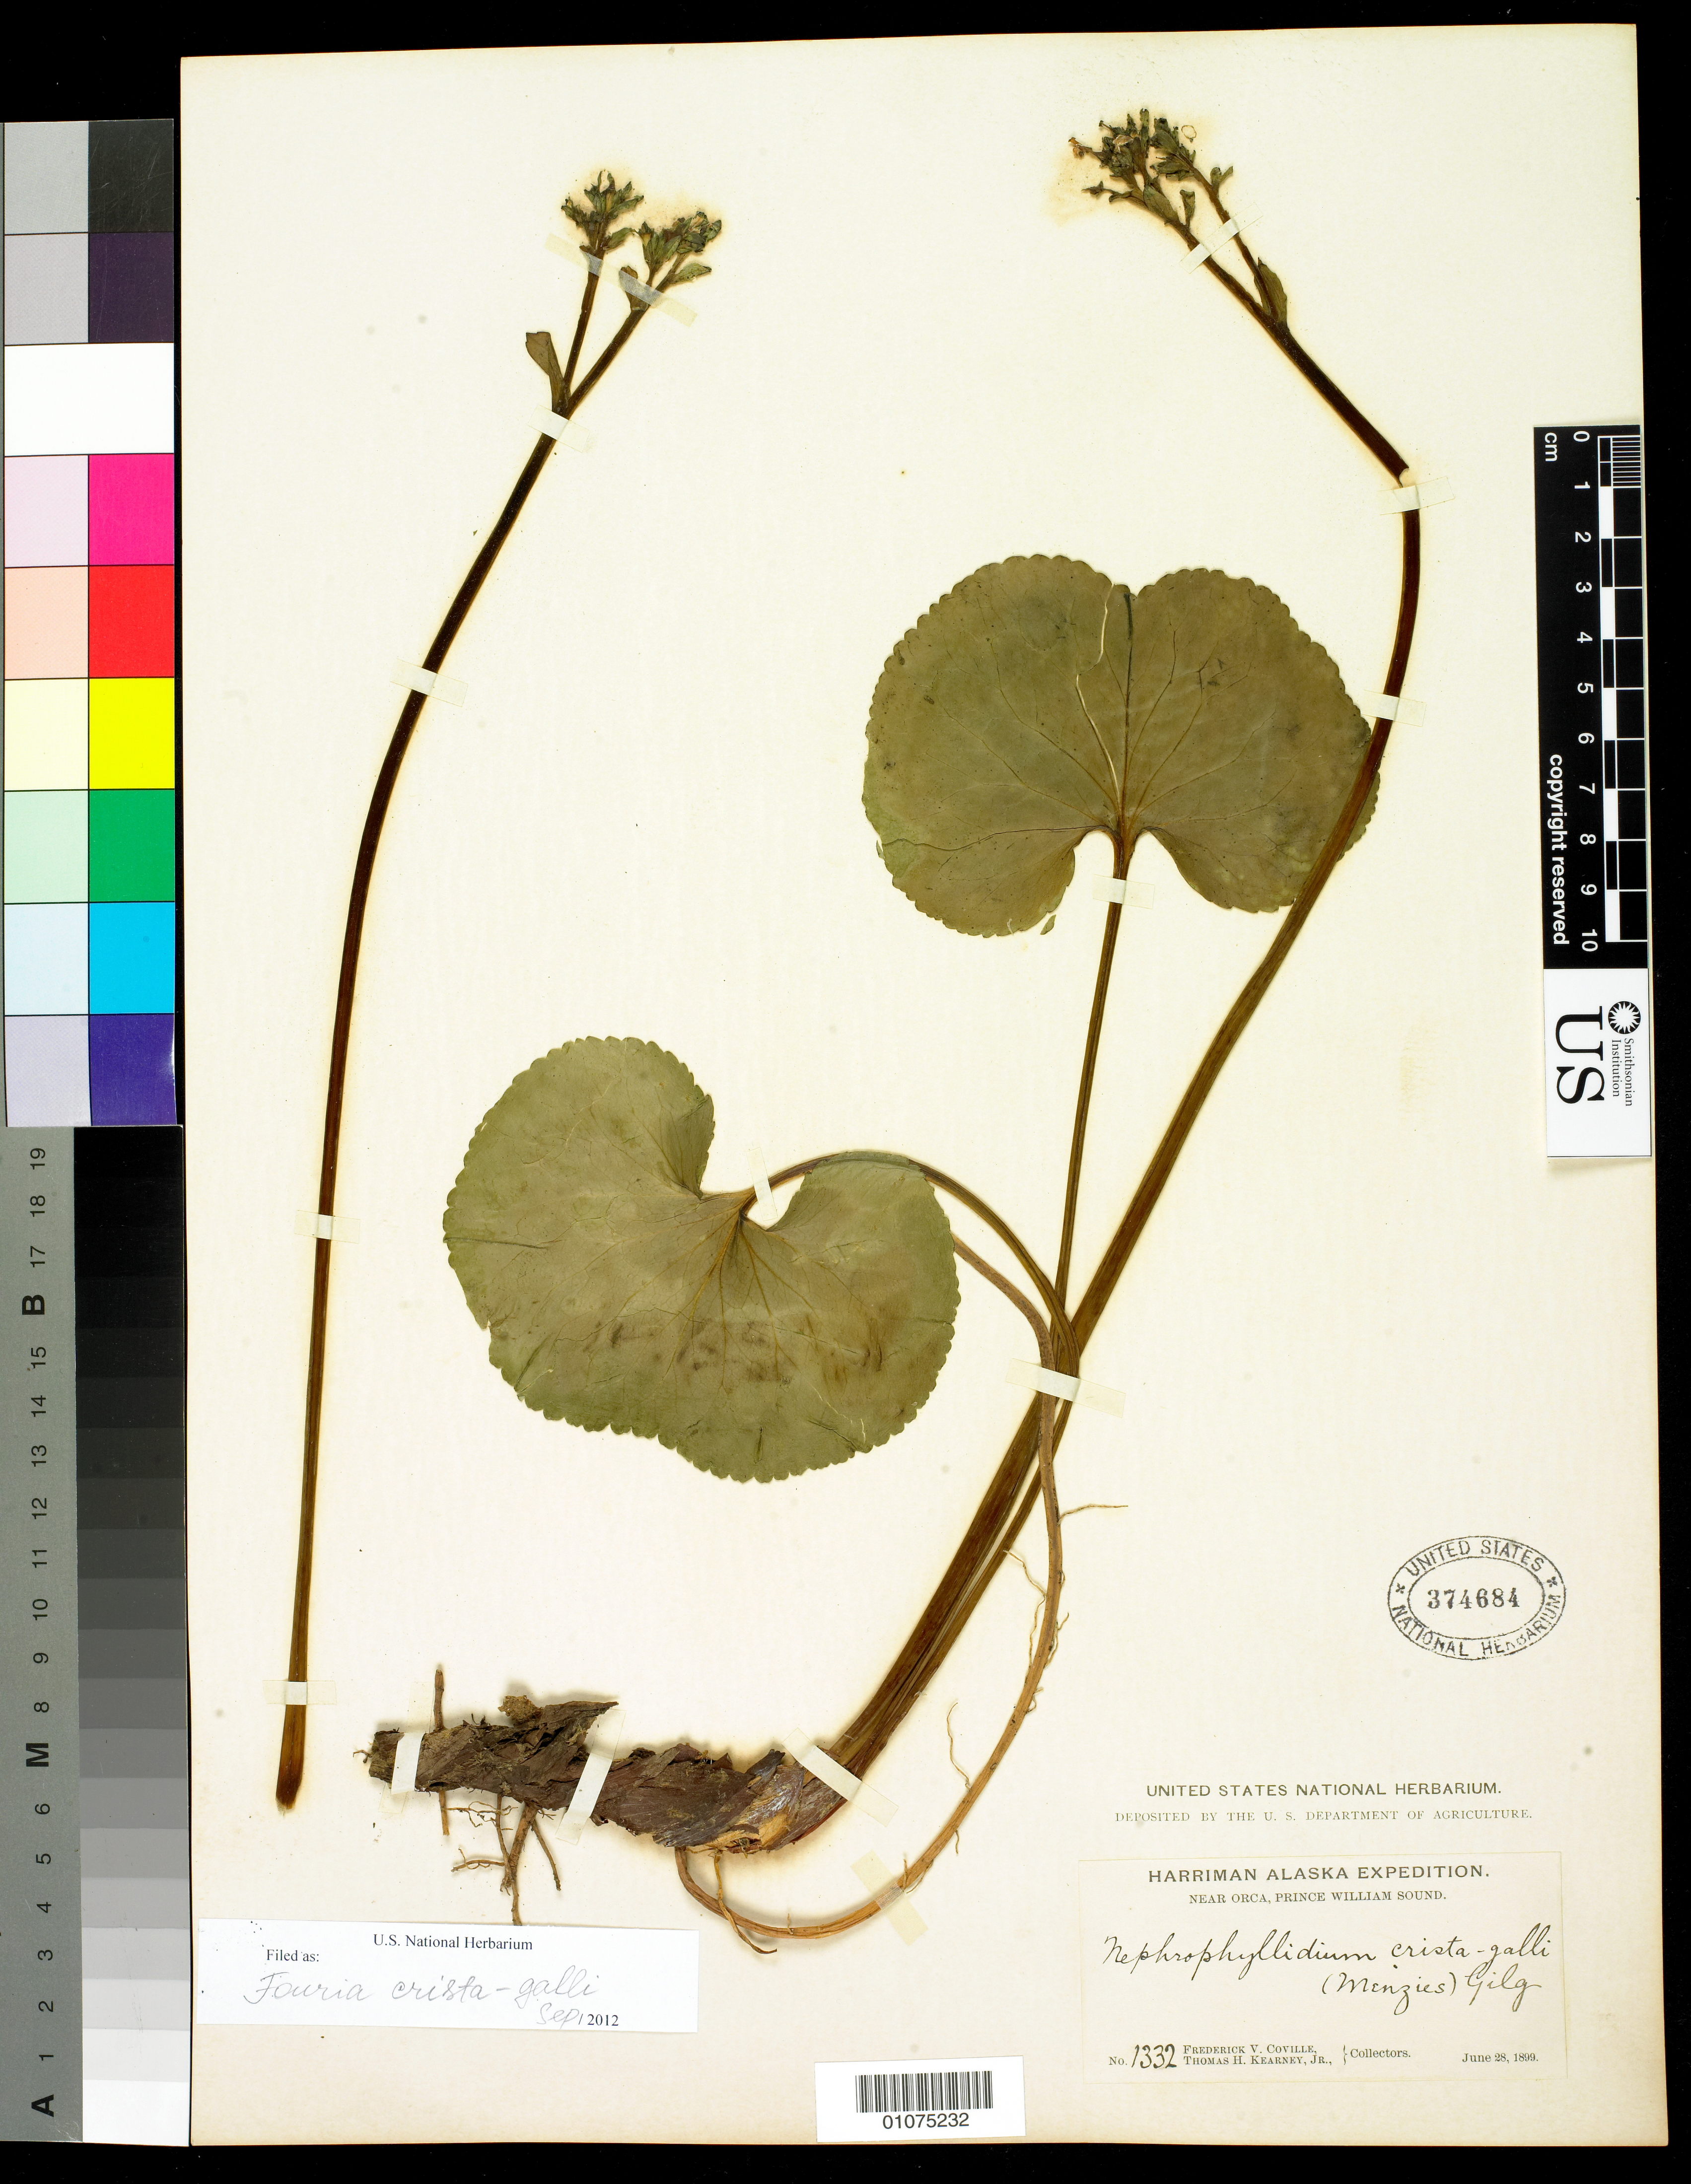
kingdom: Plantae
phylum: Tracheophyta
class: Magnoliopsida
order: Asterales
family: Menyanthaceae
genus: Fauria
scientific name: Fauria crista-galli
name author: (Menzies ex Hook.) Makino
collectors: F. V. Coville & T. H. Kearney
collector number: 1332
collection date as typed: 28 Jun 1899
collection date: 1899-06-28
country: United States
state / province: Alaska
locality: Near Orca, Prince William Sound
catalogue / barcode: US 374684